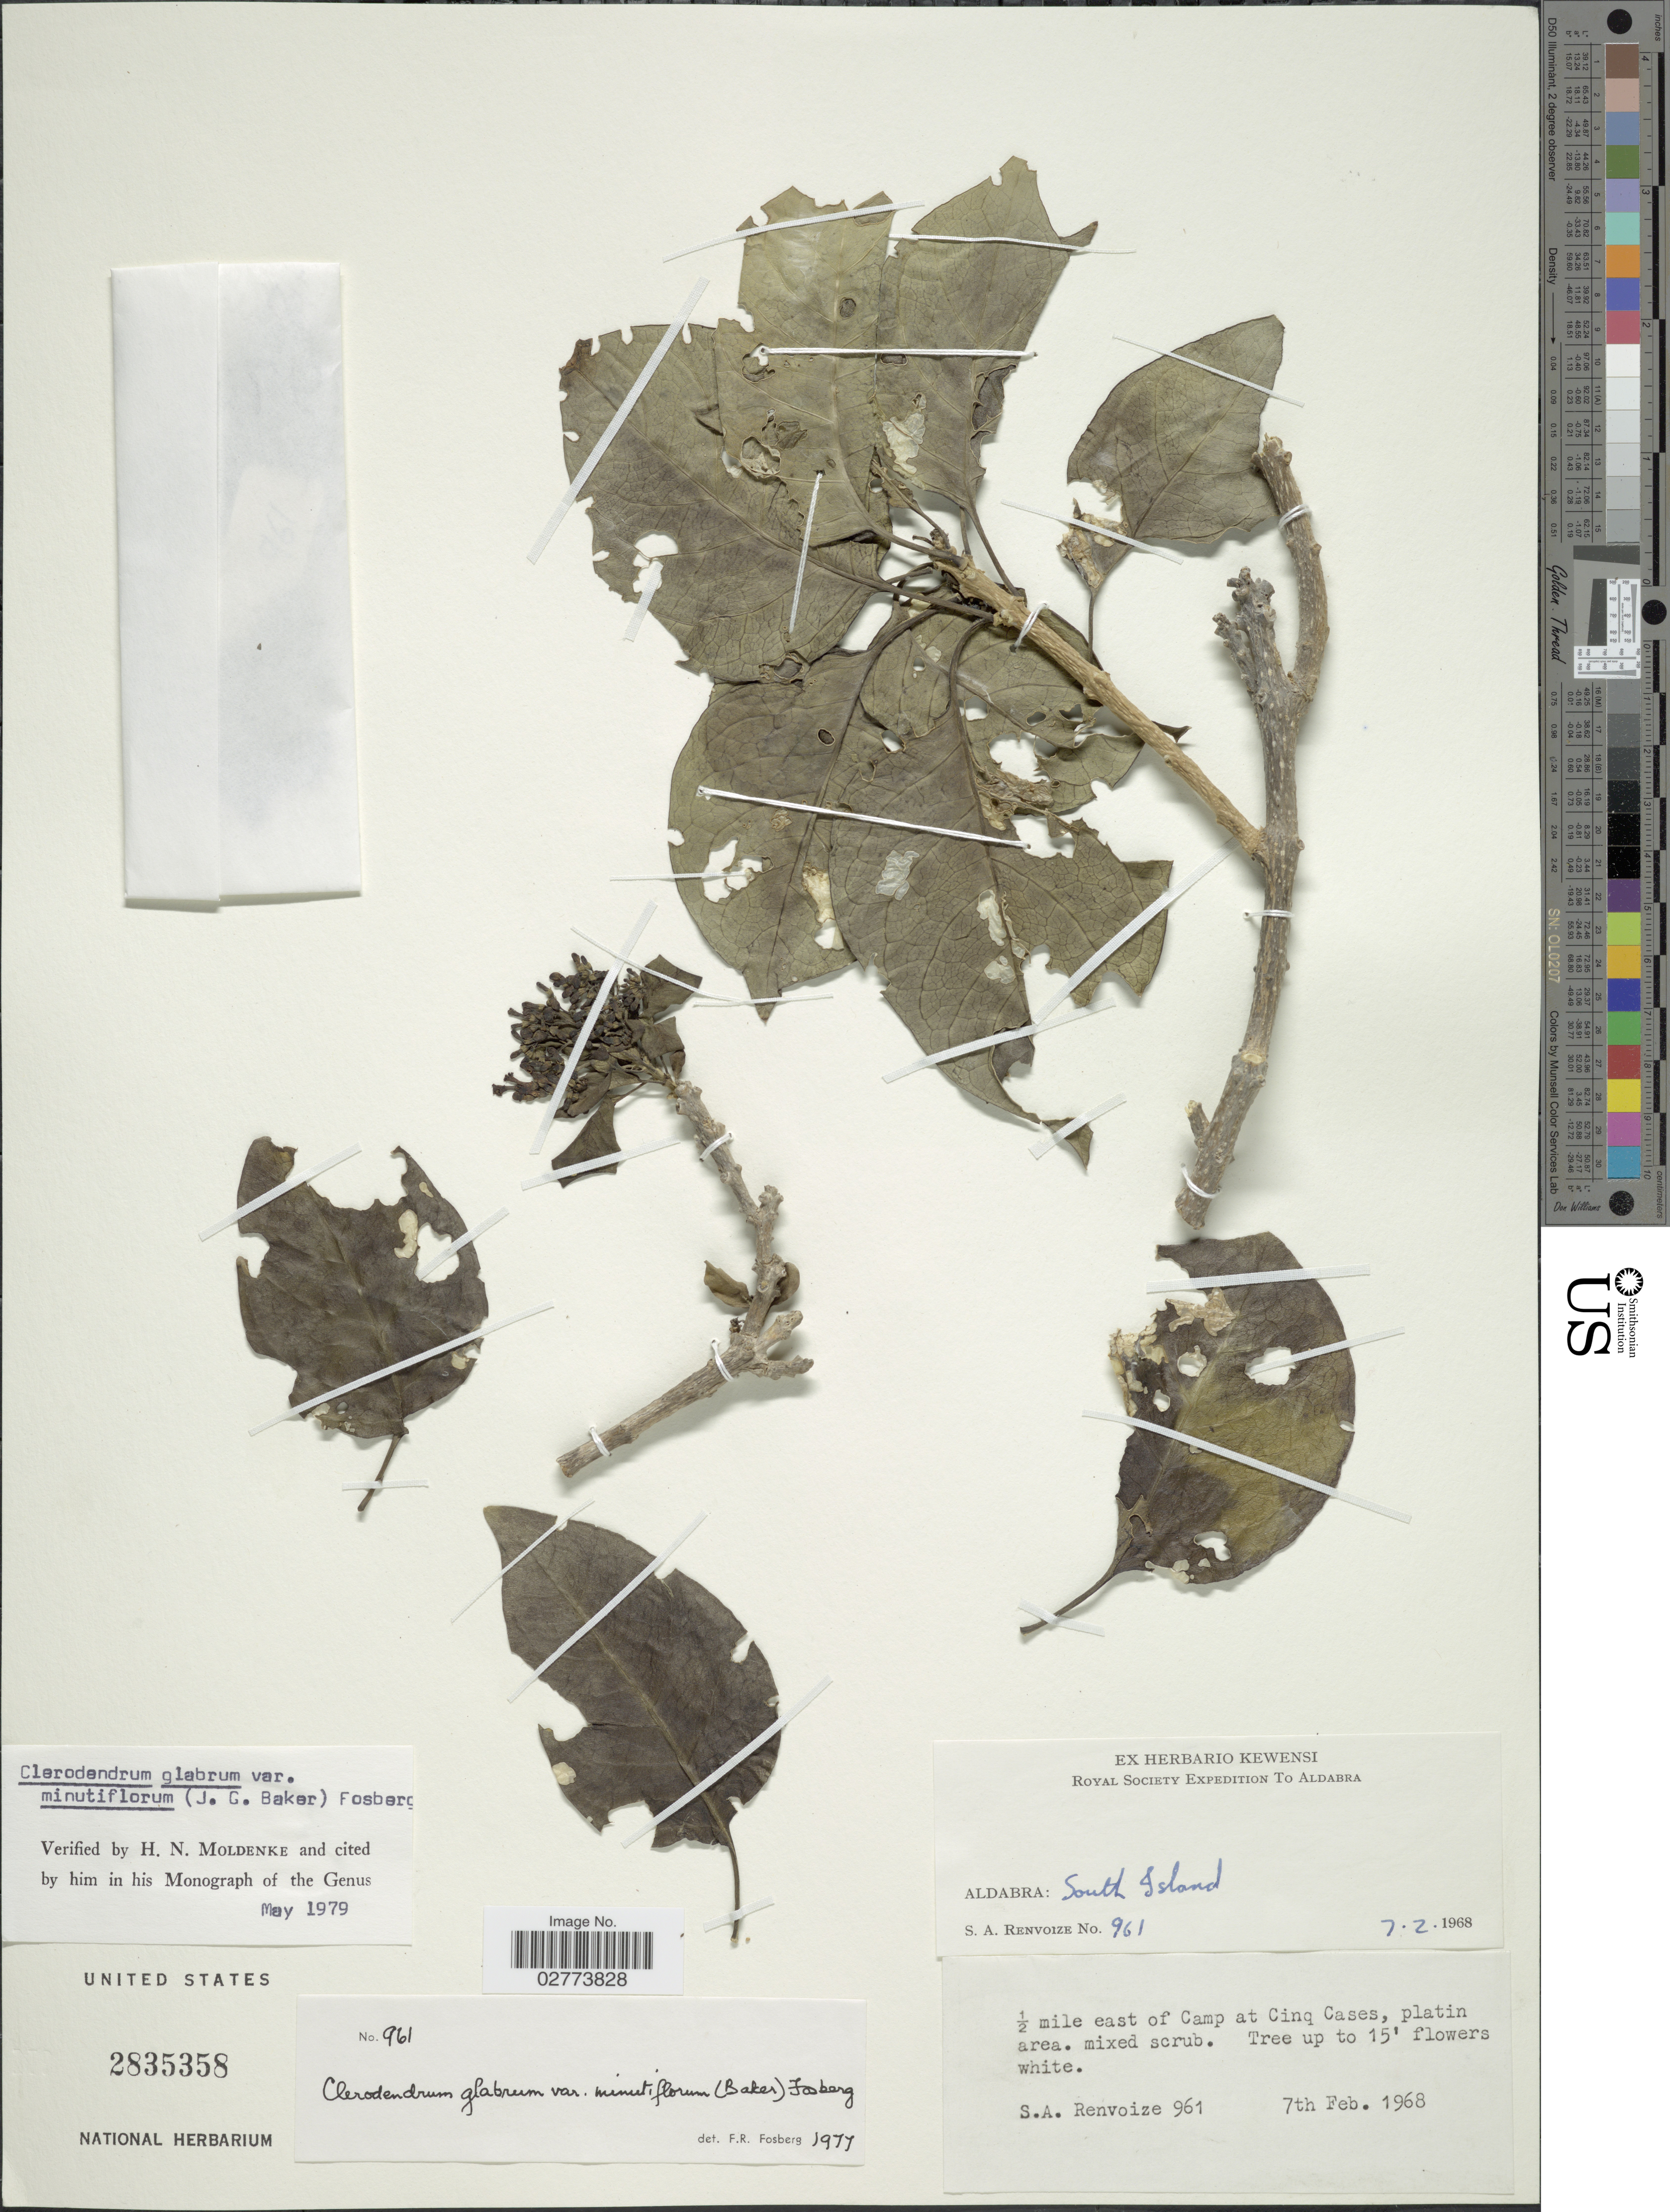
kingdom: Plantae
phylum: Tracheophyta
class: Magnoliopsida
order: Lamiales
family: Lamiaceae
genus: Clerodendrum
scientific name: Clerodendrum glabrum var. minutiflorum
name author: (Baker) Fosberg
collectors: S. A. Renvoize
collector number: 961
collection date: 1968-02-07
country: Seychelles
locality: Aldabra: South Island, ½ mile east of Camp Cinq Cases, platin area.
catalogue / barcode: US 2835358